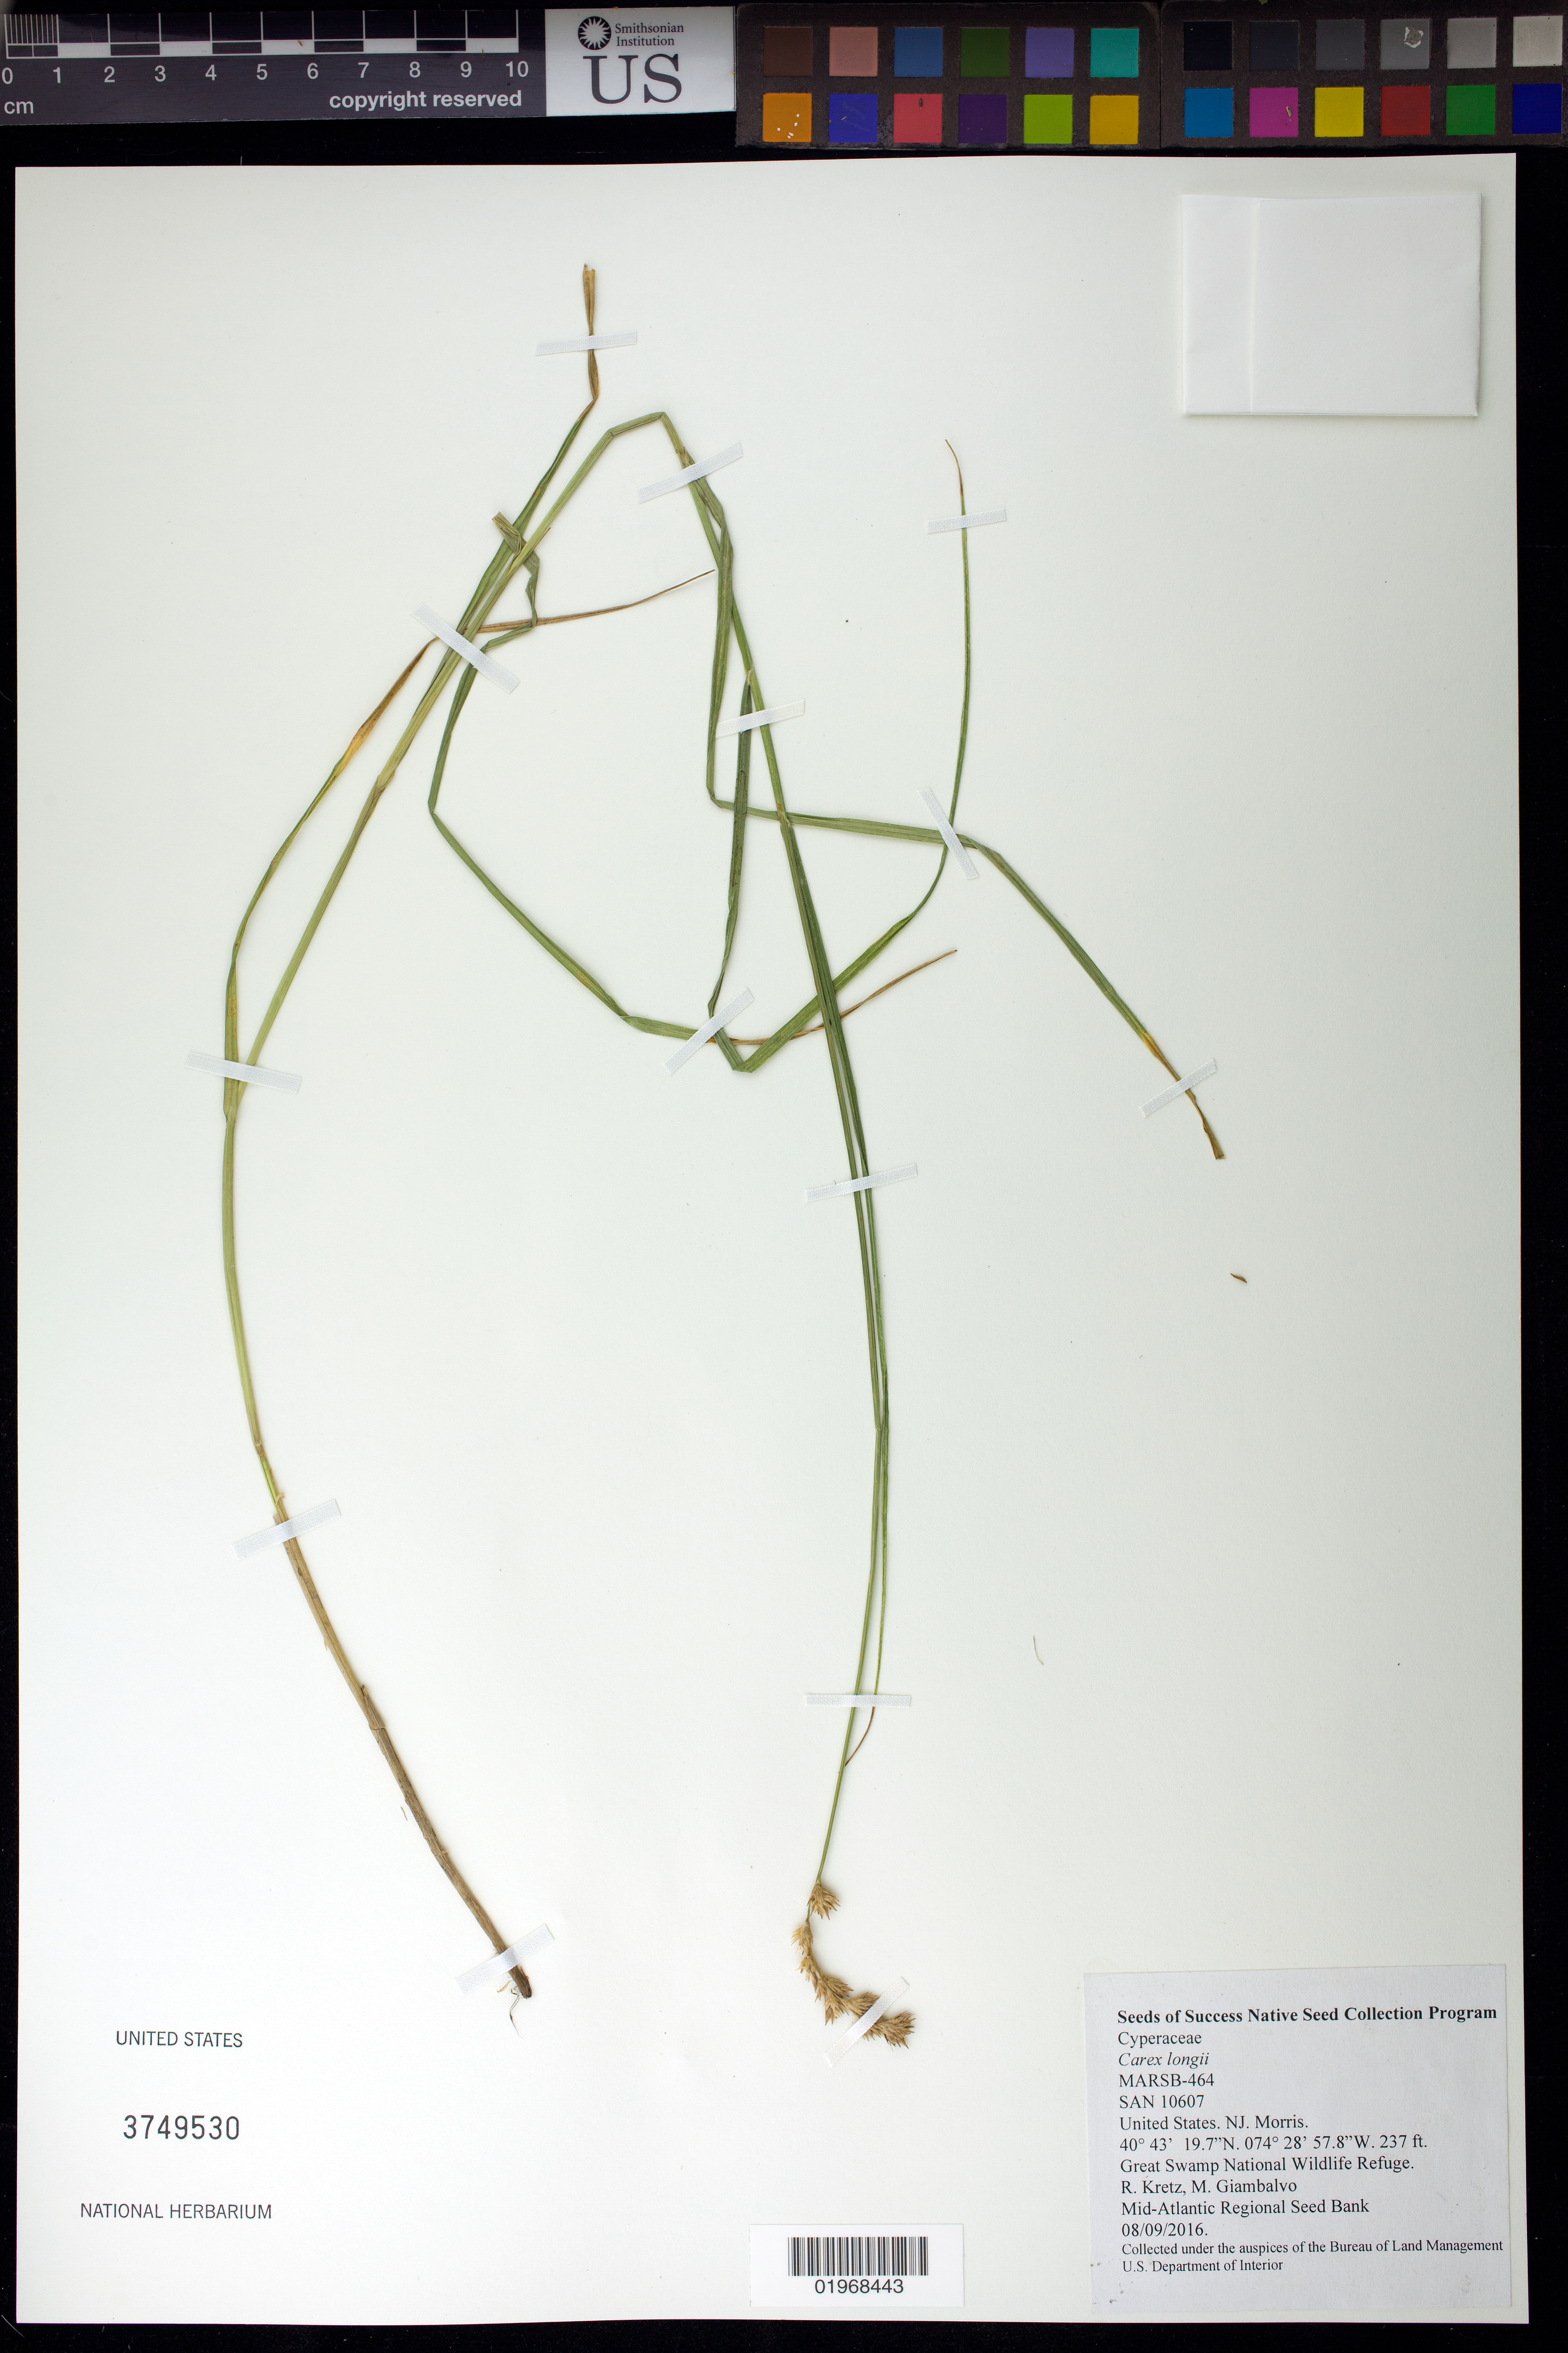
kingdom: Plantae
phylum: Tracheophyta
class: Liliopsida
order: Poales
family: Cyperaceae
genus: Carex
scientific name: Carex longii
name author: Mack.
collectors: R. Kretz & M. Giambalvo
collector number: MARCB-464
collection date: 2016-08-09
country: United States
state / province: New Jersey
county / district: Morris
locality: Great Swamp National Wildlife Refuge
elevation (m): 72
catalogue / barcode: US 3749530